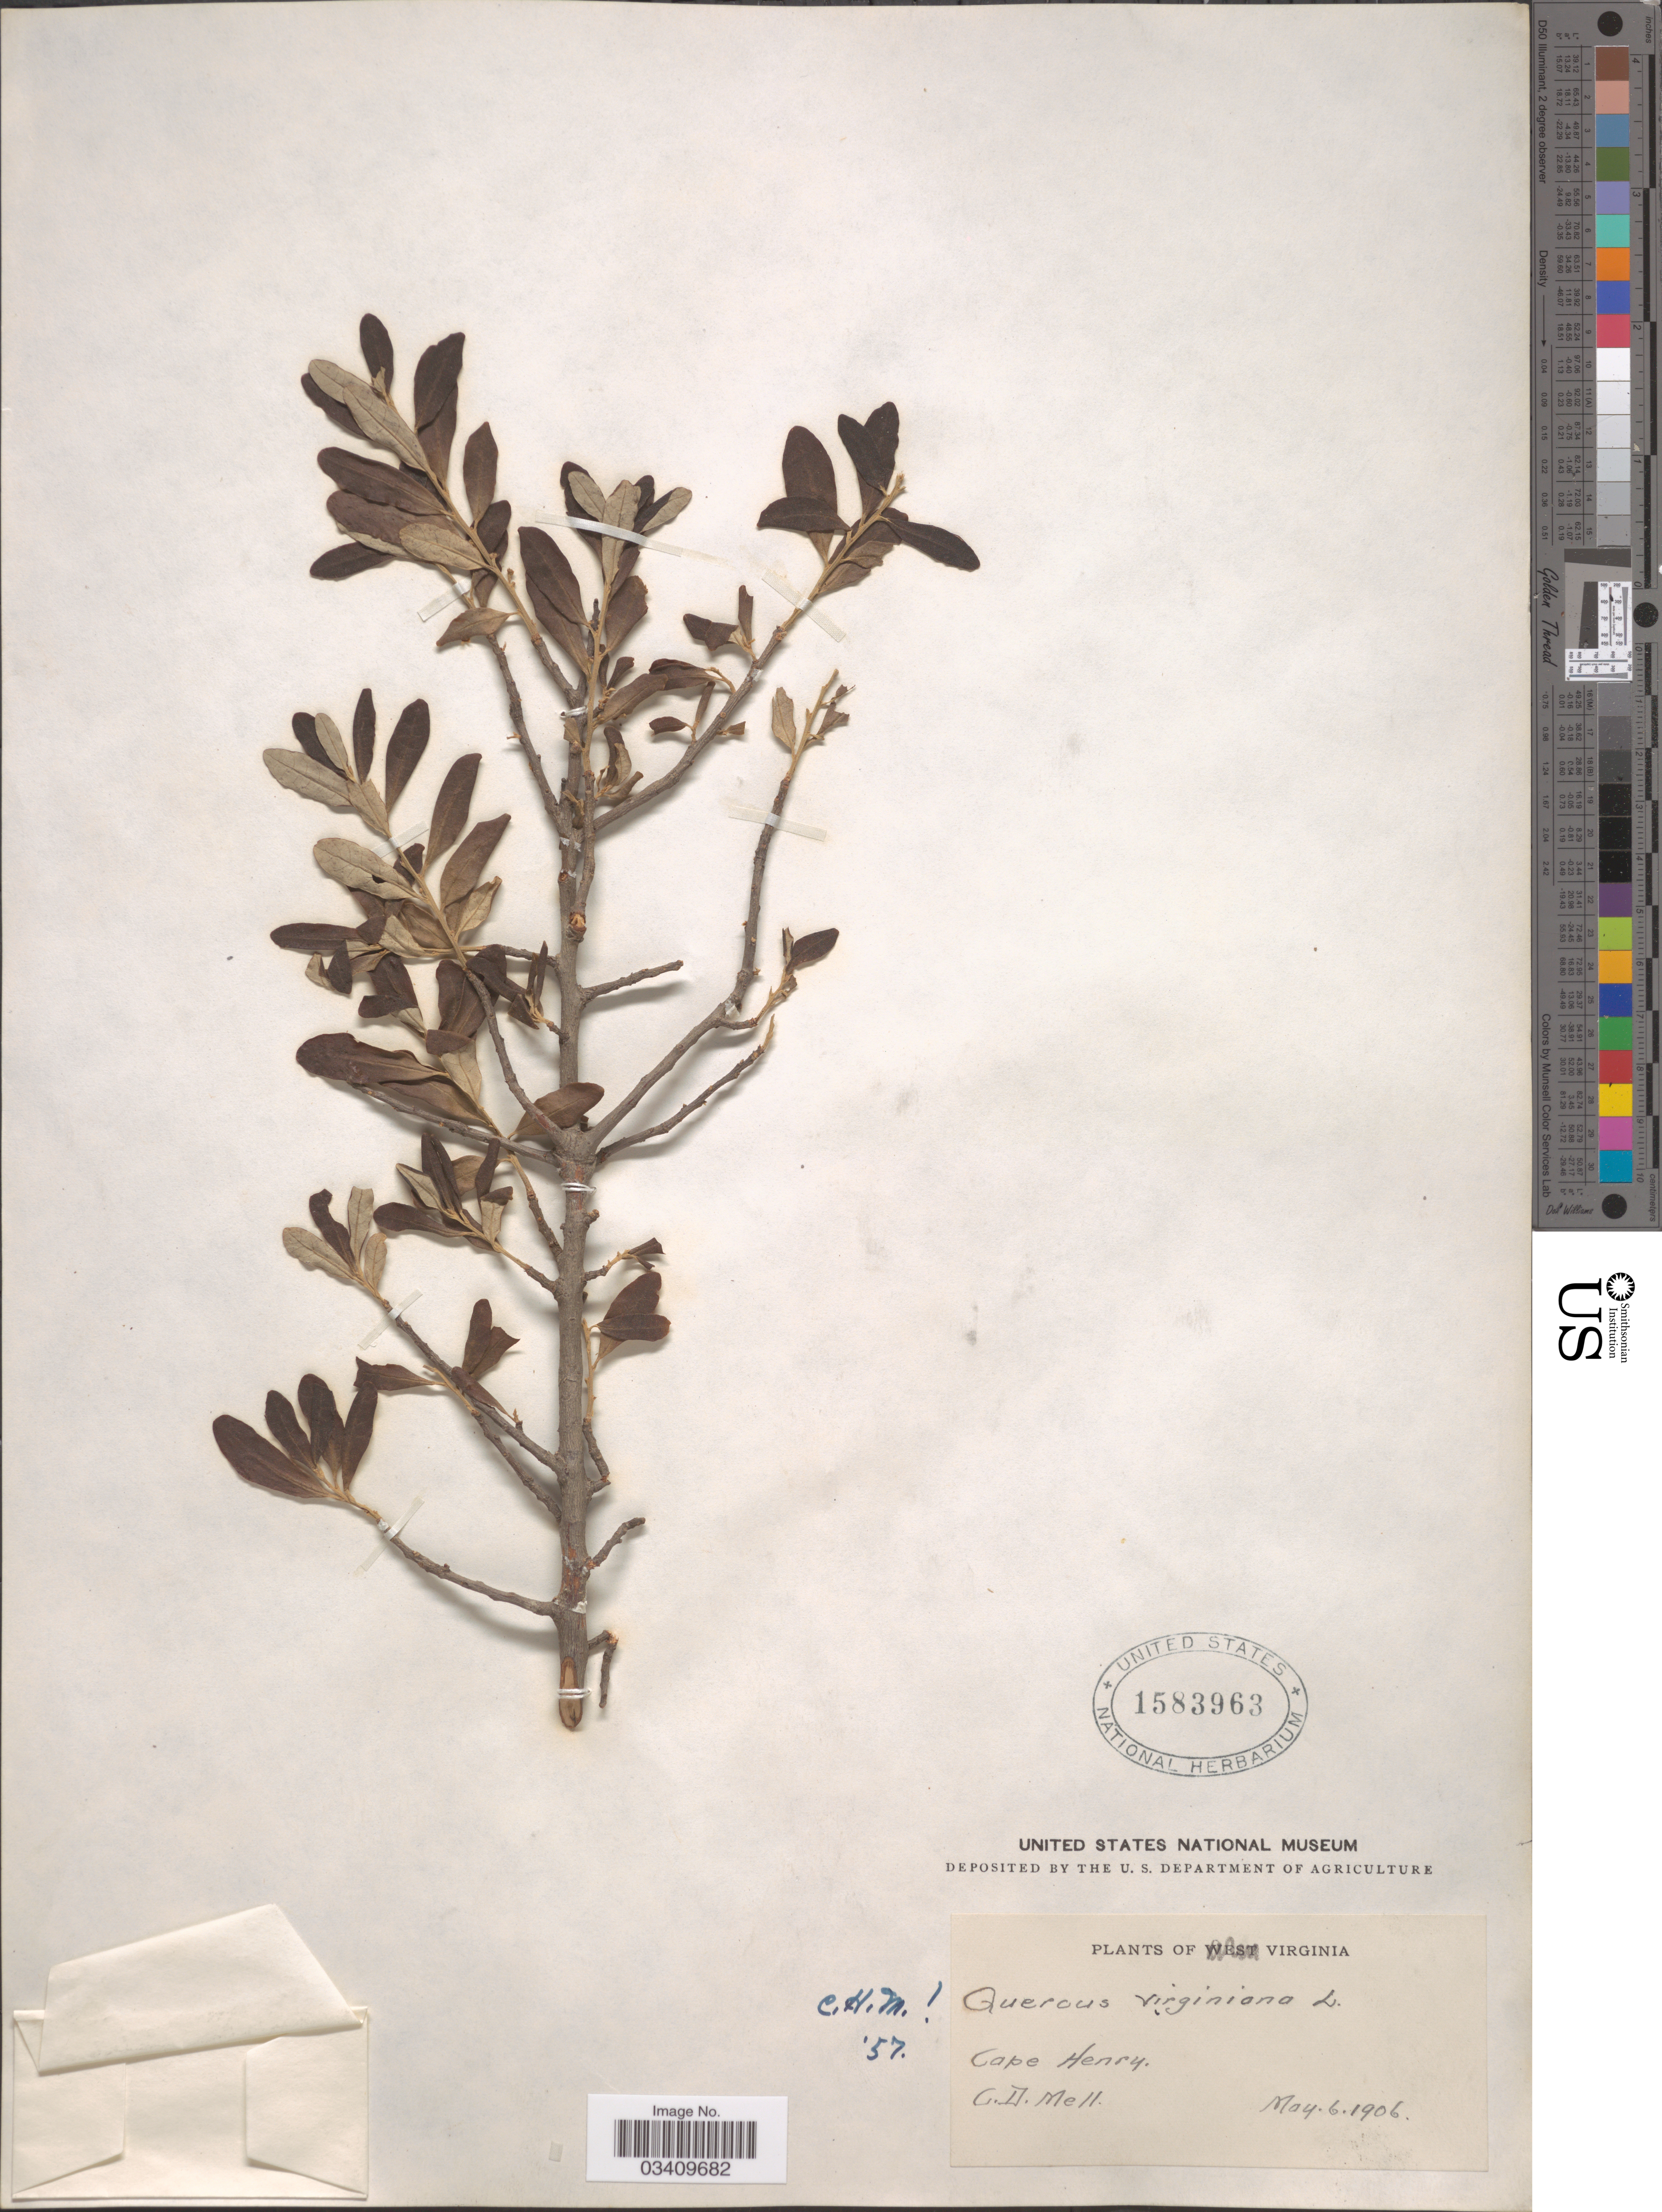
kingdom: Plantae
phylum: Tracheophyta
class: Magnoliopsida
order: Fagales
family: Fagaceae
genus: Quercus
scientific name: Quercus virginiana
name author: Mill.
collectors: C. D. Mell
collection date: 1906-05-06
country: United States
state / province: Virginia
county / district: City of Virginia Beach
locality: Cape Henry.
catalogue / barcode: US 1583963